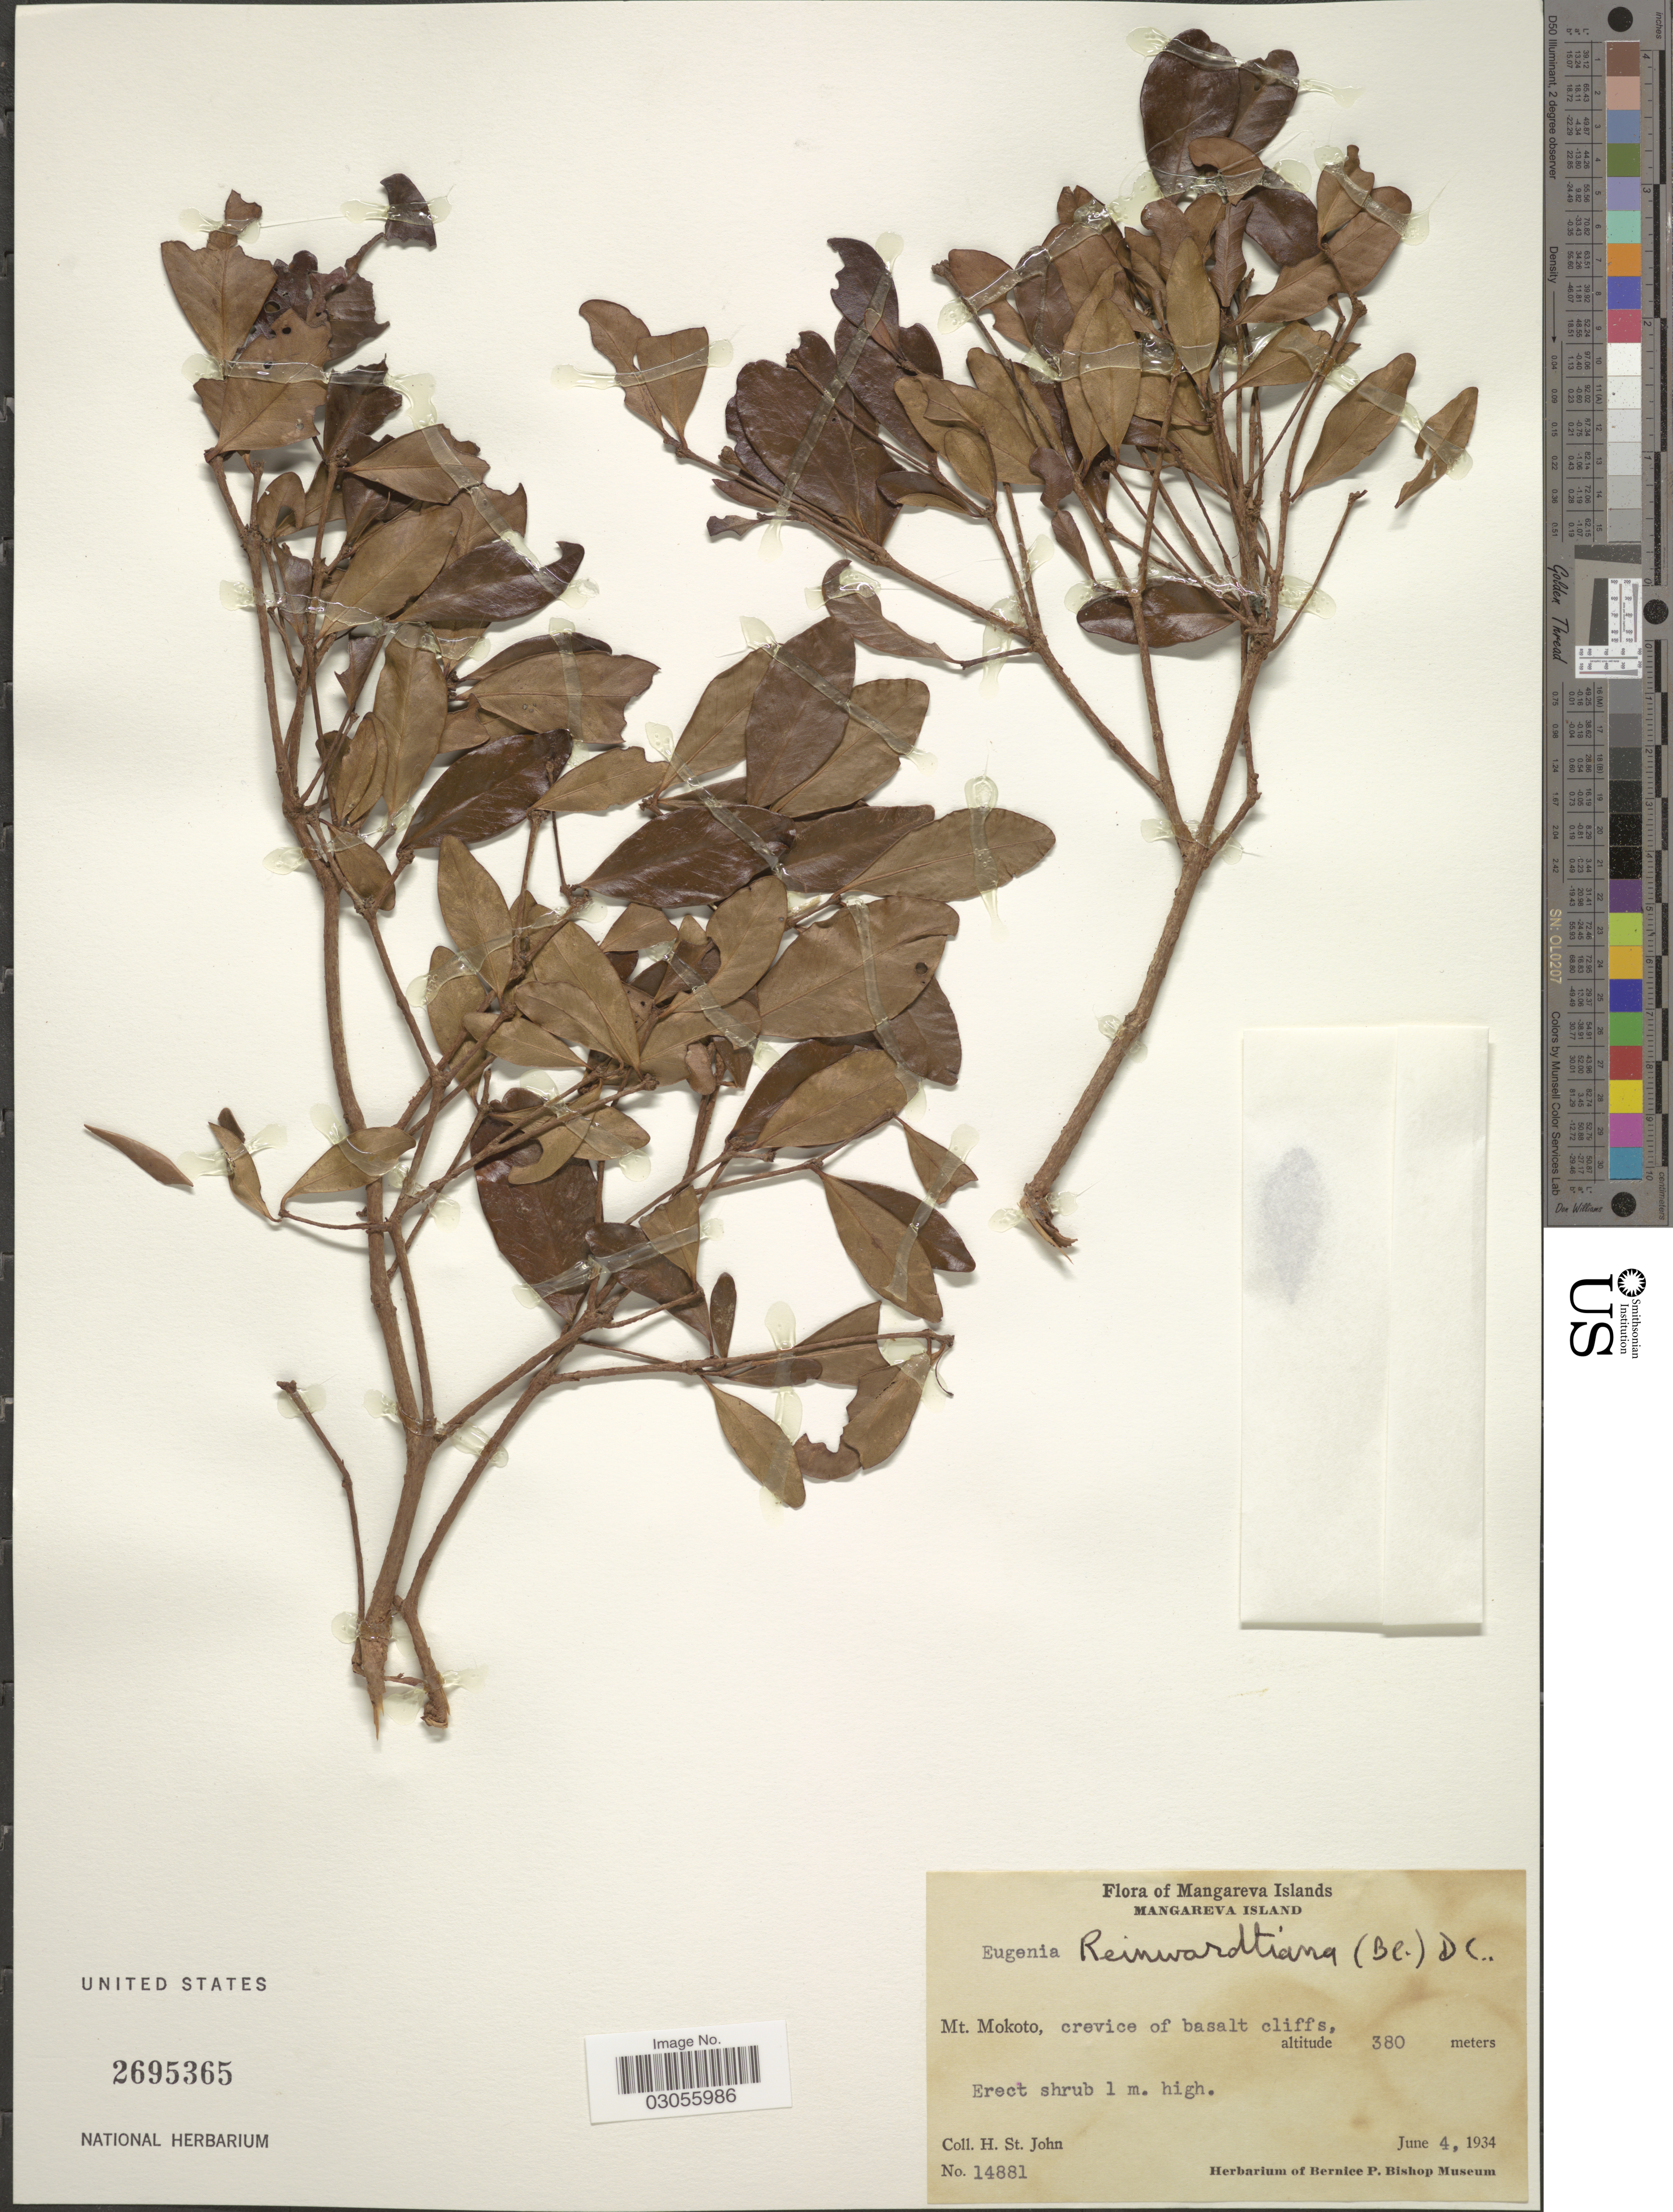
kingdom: Plantae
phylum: Tracheophyta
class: Magnoliopsida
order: Myrtales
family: Myrtaceae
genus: Eugenia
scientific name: Eugenia reinwardtiana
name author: (Blume) DC.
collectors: H. St. John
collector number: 14881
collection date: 1934-06-04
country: French Polynesia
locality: Mangareva Islands, Mangareva Island. Mt. Mokoto, crevice of basalt cliffs.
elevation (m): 380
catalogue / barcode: US 2695365